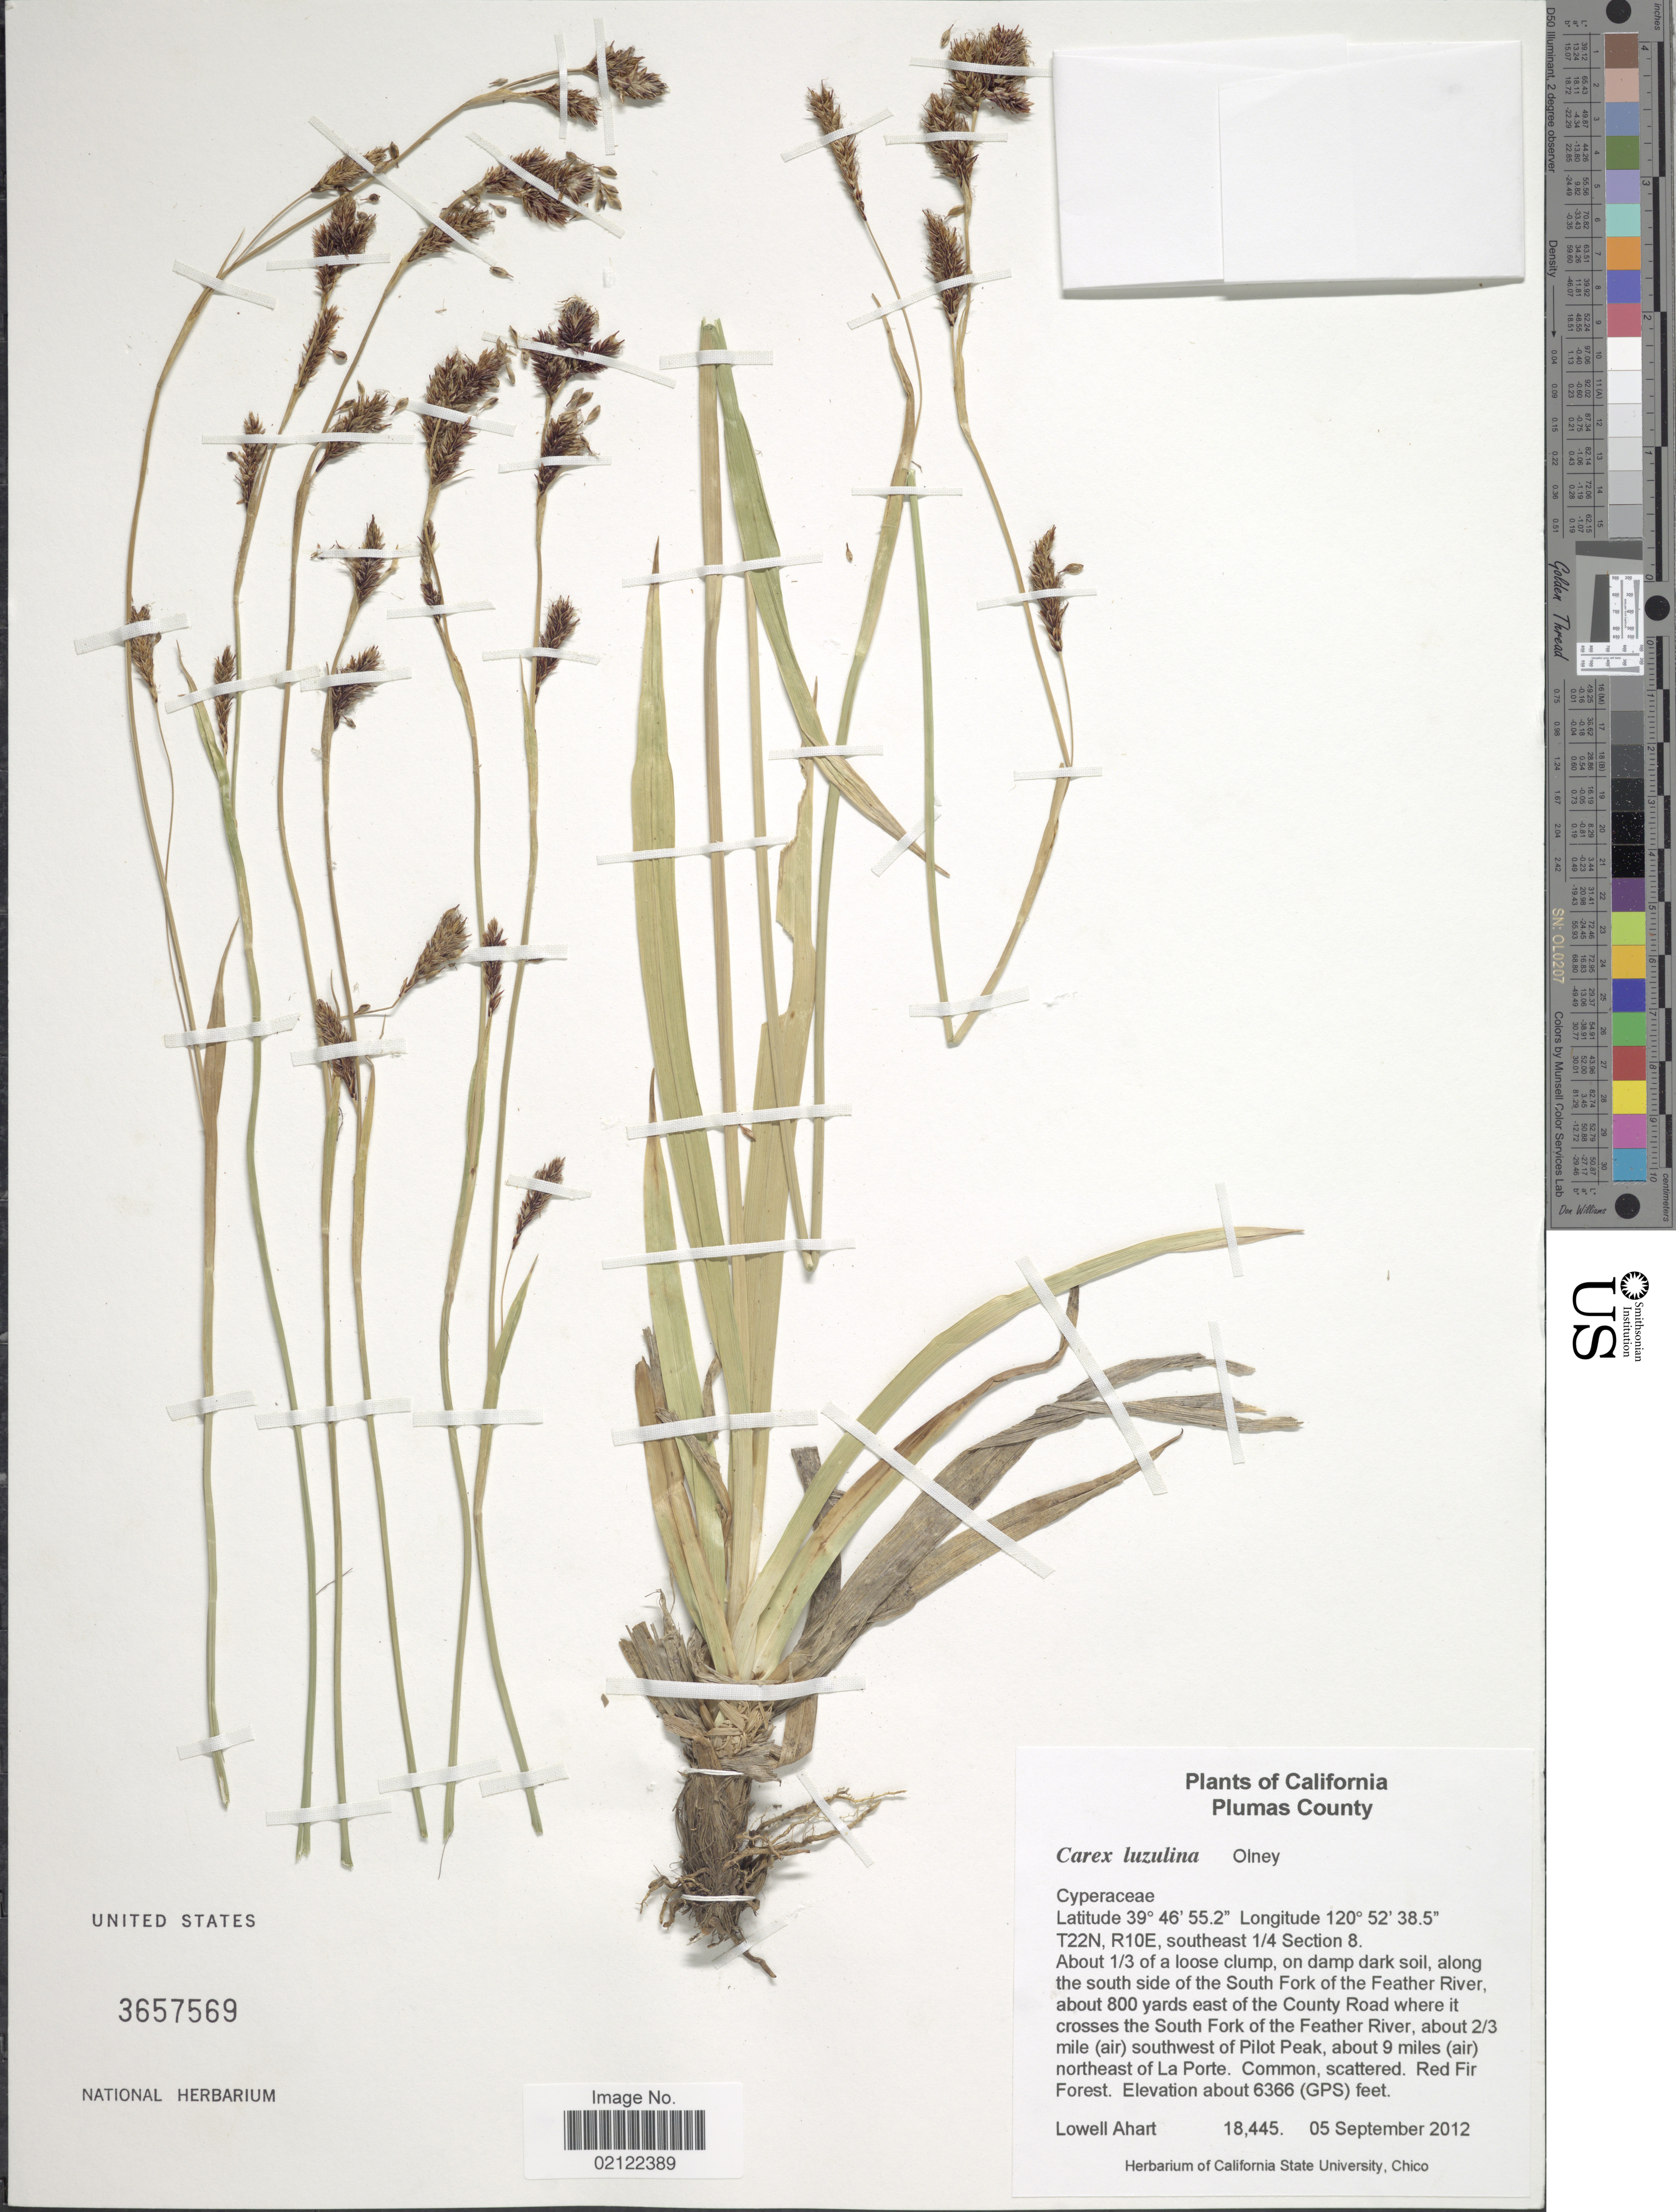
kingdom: Plantae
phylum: Tracheophyta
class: Liliopsida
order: Poales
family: Cyperaceae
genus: Carex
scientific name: Carex luzulina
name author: Olney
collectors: L. Ahart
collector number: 18445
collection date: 2012-09-05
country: United States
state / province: California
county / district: Plumas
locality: Plumas County. T22N, R10E, southeast 1/4 Section 8. About 1/3 of a loose clump, on damp dark soil, along the south side of the South Fork of the Feather River, about 800 yards east of the County Road where it crosses the South Fork of the Feather River, about 2/3 mile (air) southwest of Pilot Peak, about 9 miles (air) northeast of La Porte. Common, scattered. Red Fir Forest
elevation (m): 1940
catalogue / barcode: US 3657569